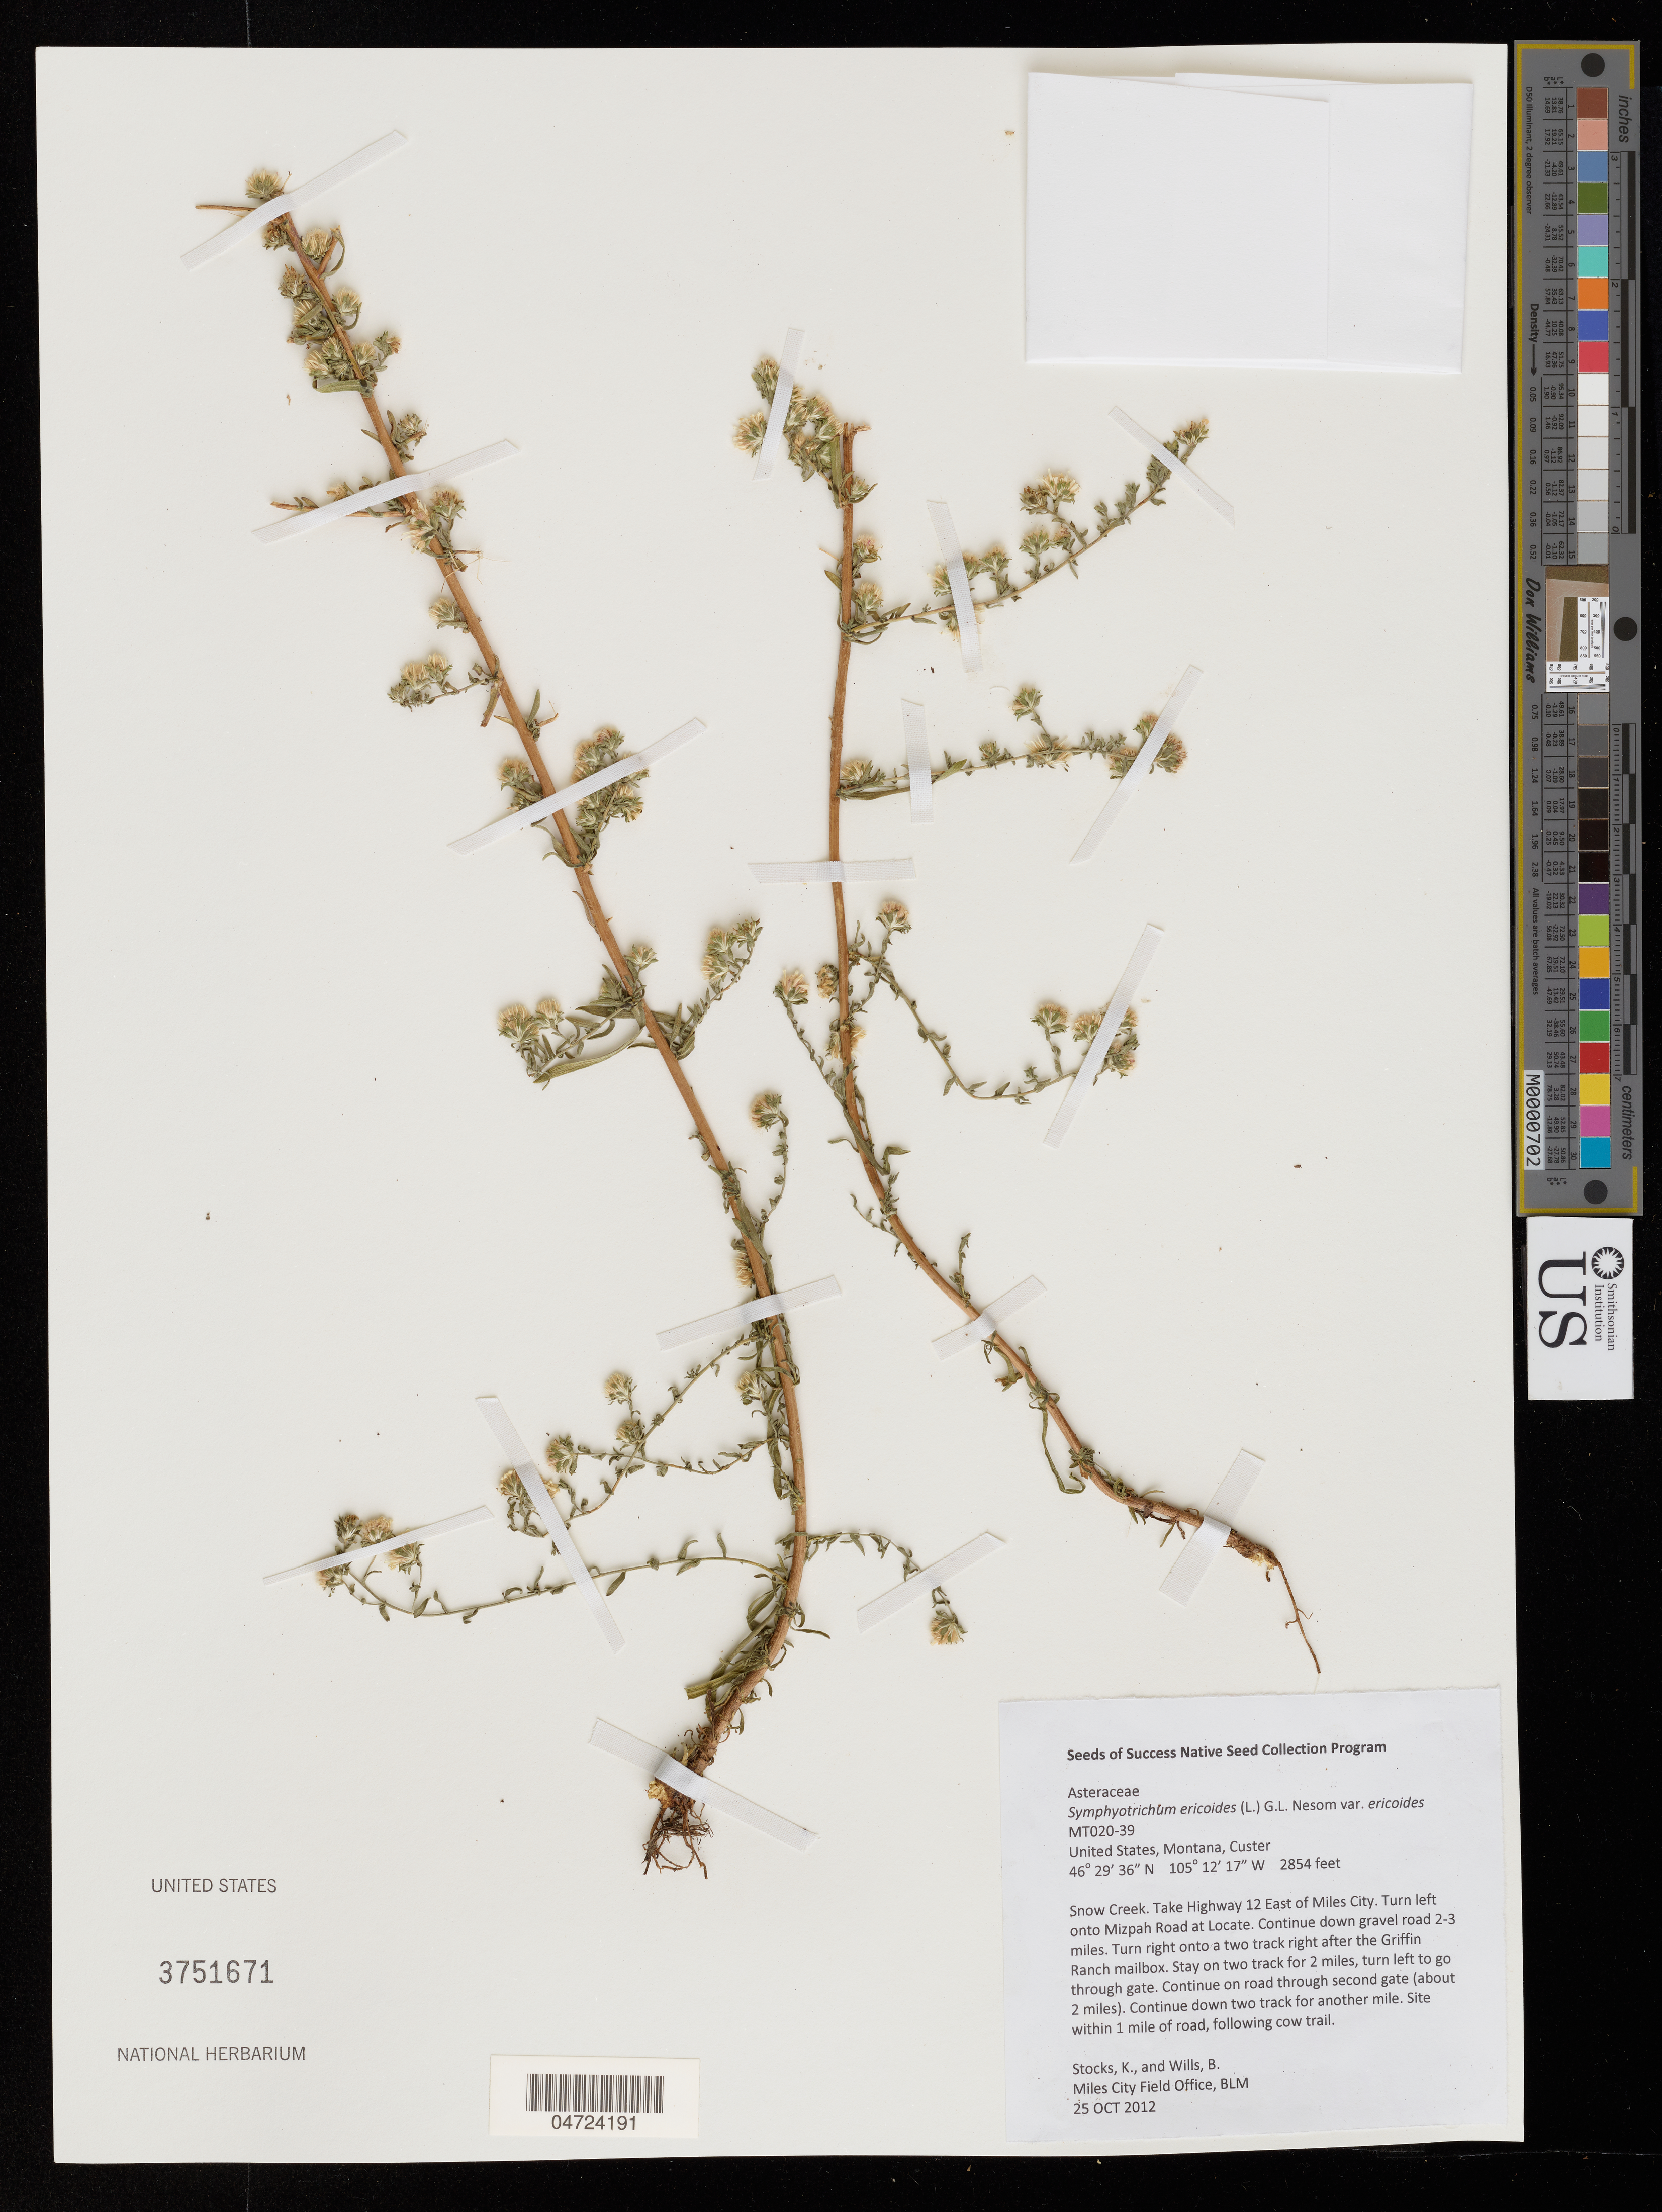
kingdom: Plantae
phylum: Tracheophyta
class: Magnoliopsida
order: Asterales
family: Asteraceae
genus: Symphyotrichum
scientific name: Symphyotrichum ericoides var. ericoides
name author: (L.) G.L. Nesom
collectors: K. Stocks & B. Wills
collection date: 2012-10-25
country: United States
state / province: Montana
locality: Custer. Snow Creek. Take Highway 12 East of Miles City. Turn left onto Mizpah Road at Locate. Continue down gravel road 2-3 miles. Turn right onto a two track right after the Griffin Ranch mailbox. Stay on two track for 2 miles, turn left to go through gate. Continue down two track for another mile. Site within 1 mile of road, following cow trail.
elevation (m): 870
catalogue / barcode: US 3751671